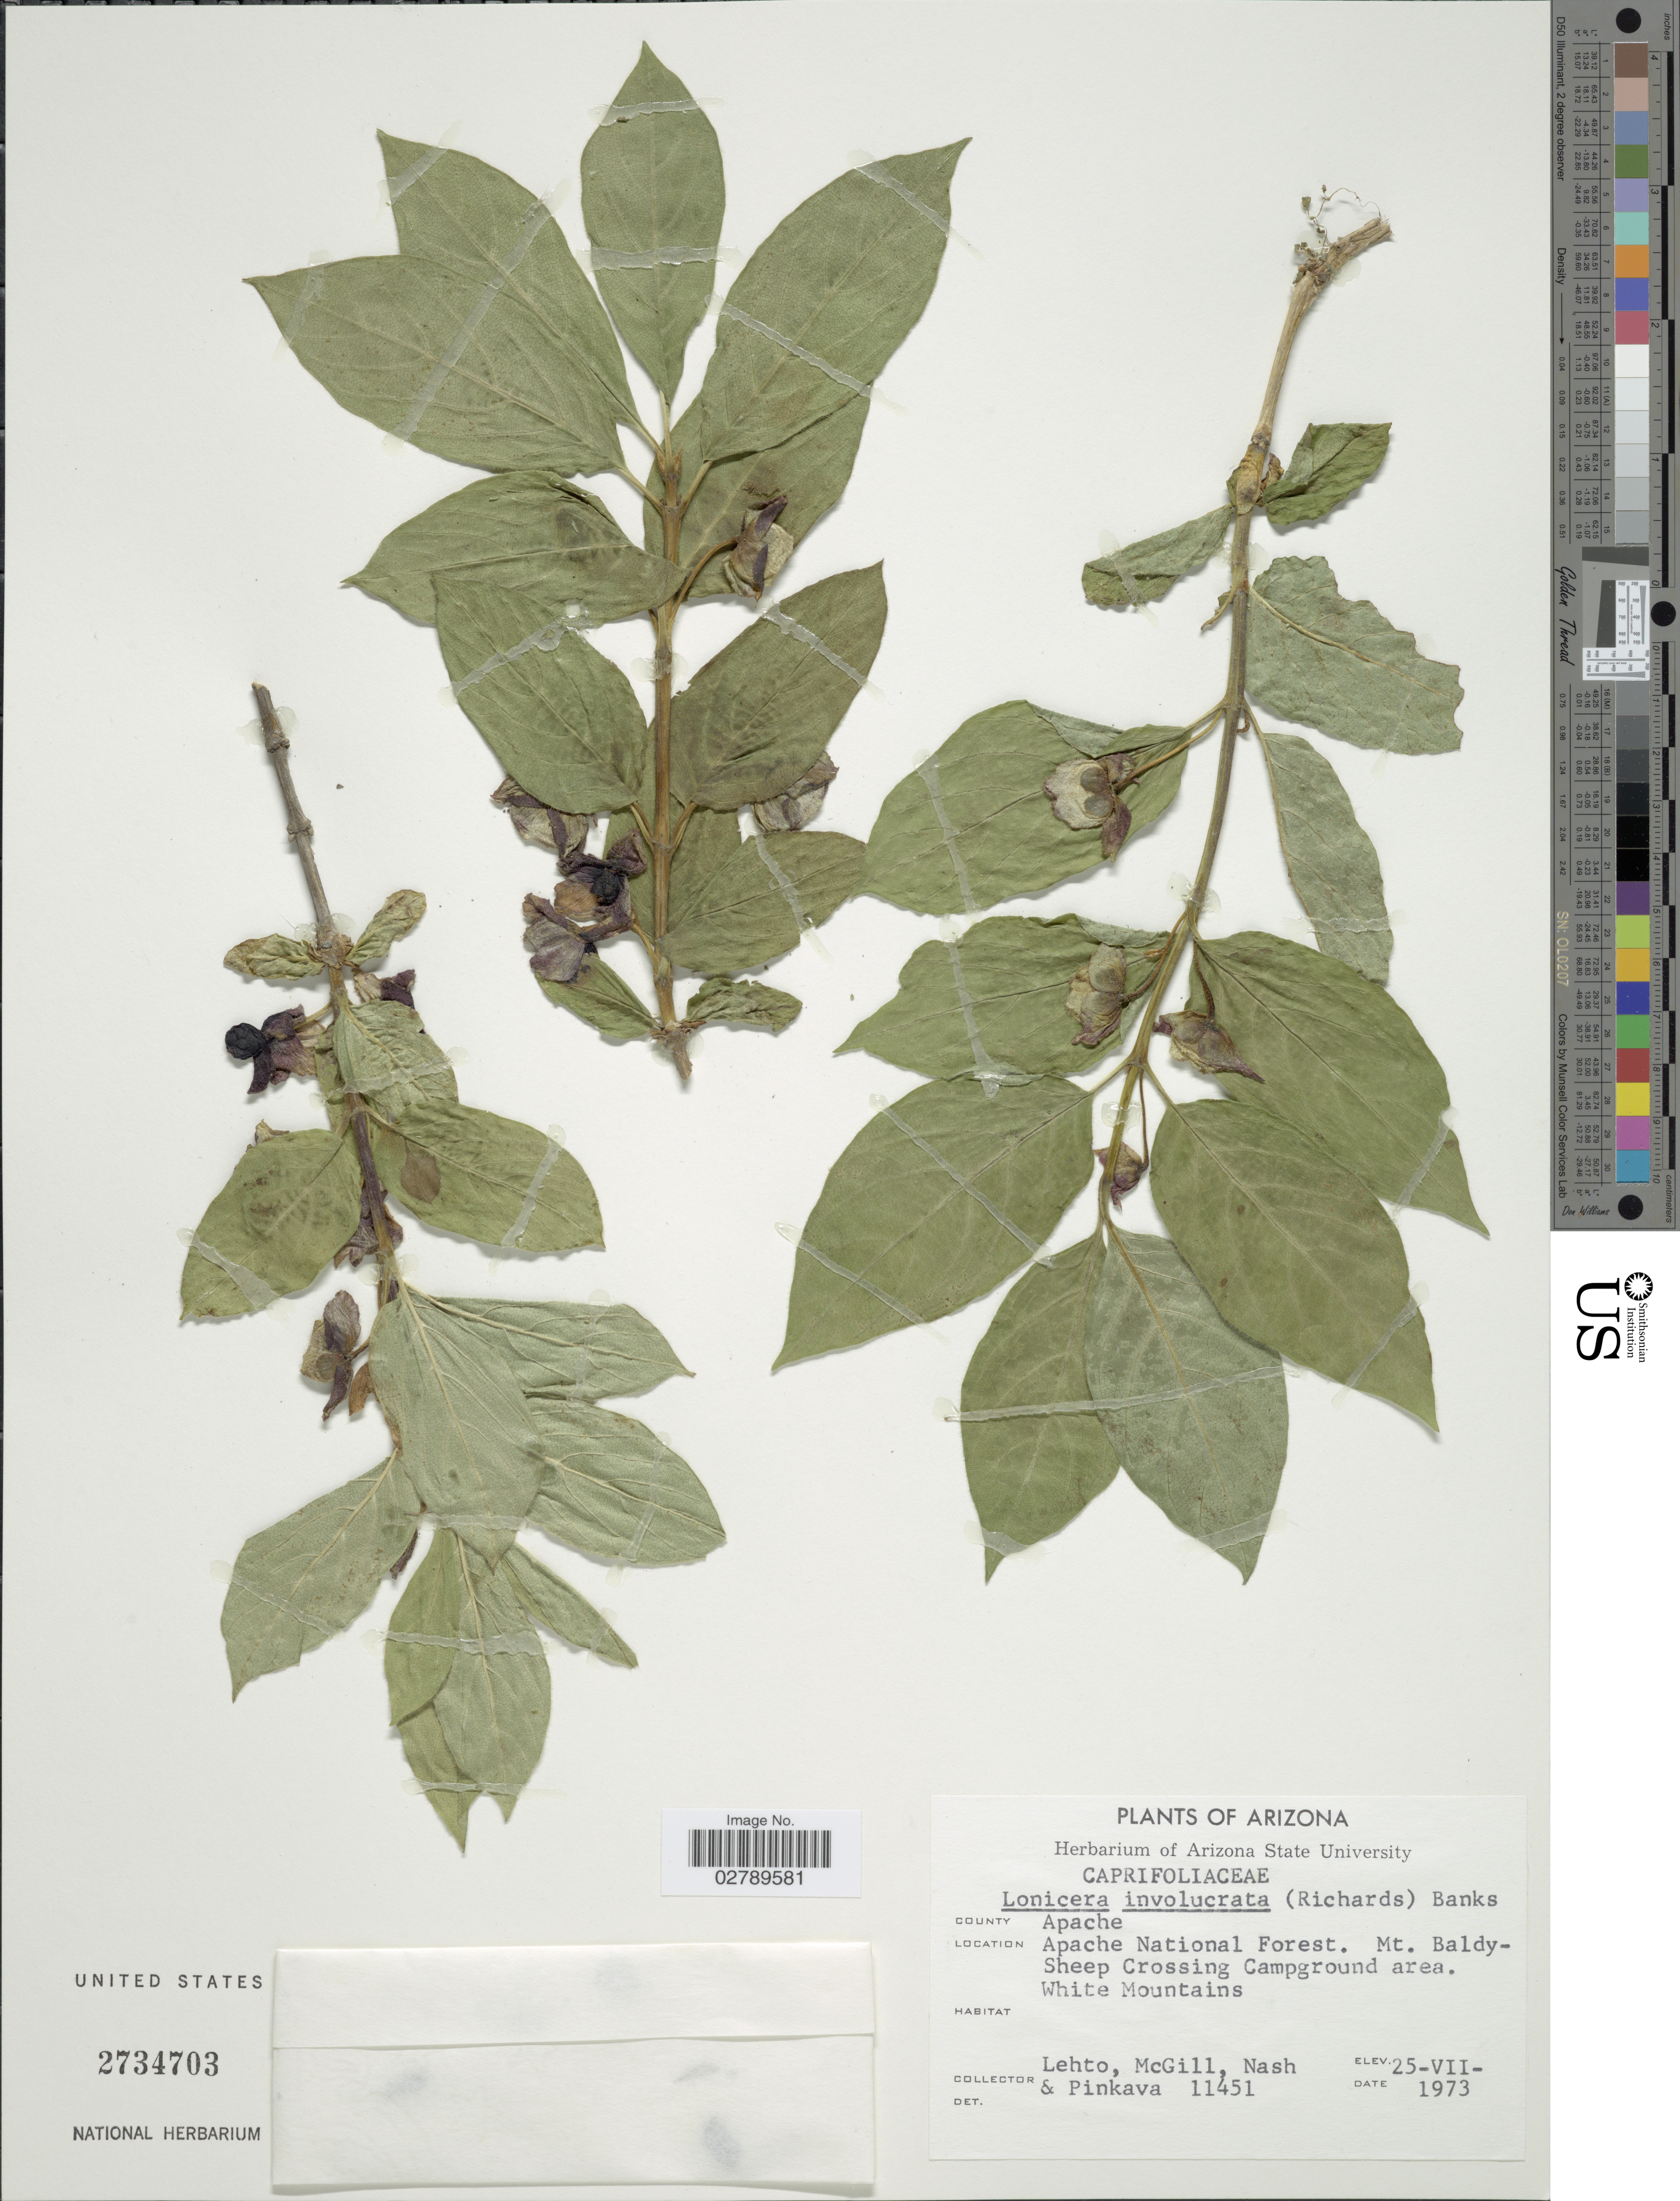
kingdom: Plantae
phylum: Tracheophyta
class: Magnoliopsida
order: Dipsacales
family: Caprifoliaceae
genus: Lonicera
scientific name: Lonicera involucrata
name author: (Richardson) Banks ex Spreng.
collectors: -. Lehto, -. McGill, -- Nash & -. Pinkava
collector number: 11451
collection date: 1973-07-25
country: United States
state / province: Arizona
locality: County Apache. Apache National Forest. Mt. Baldy-Sheep Crossing Campground area. White Mountains.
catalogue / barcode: US 2734703